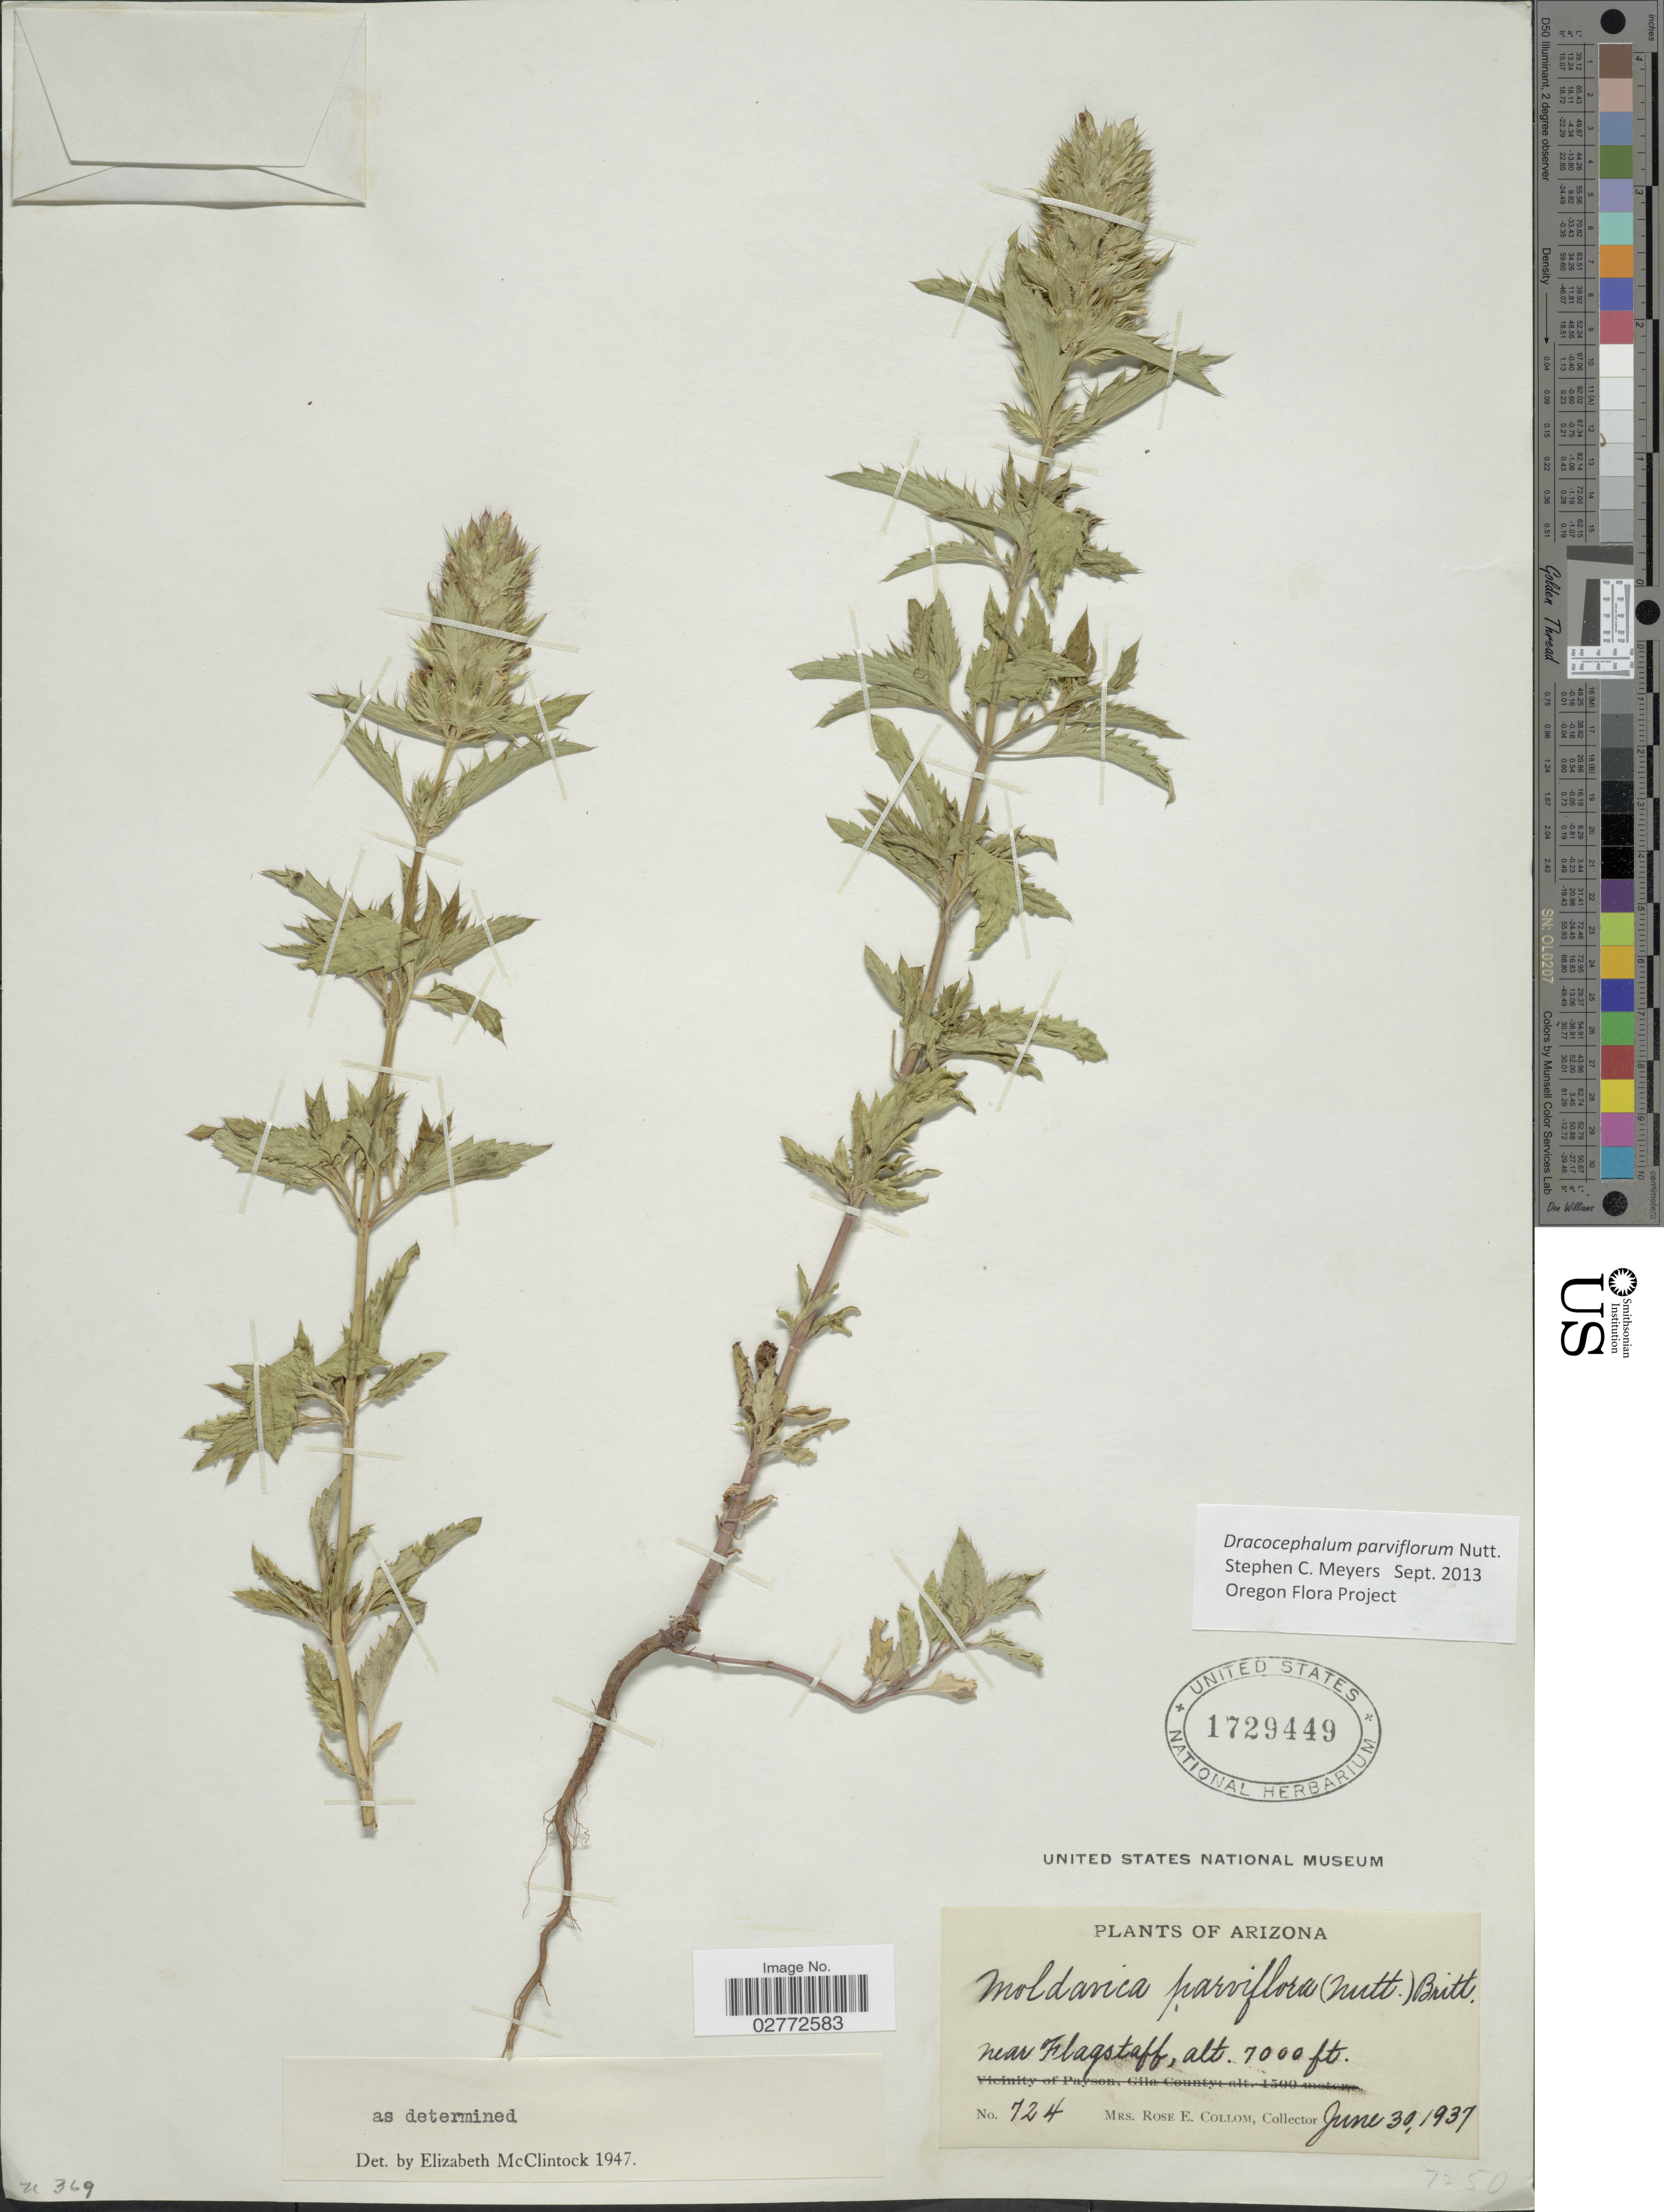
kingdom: Plantae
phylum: Tracheophyta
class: Magnoliopsida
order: Lamiales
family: Lamiaceae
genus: Dracocephalum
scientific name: Dracocephalum parviflorum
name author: Nutt.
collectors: R. E. Collom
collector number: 724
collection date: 1937-06-30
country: United States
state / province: Arizona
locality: Near Flagstaff.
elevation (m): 2134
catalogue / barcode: US 1729449